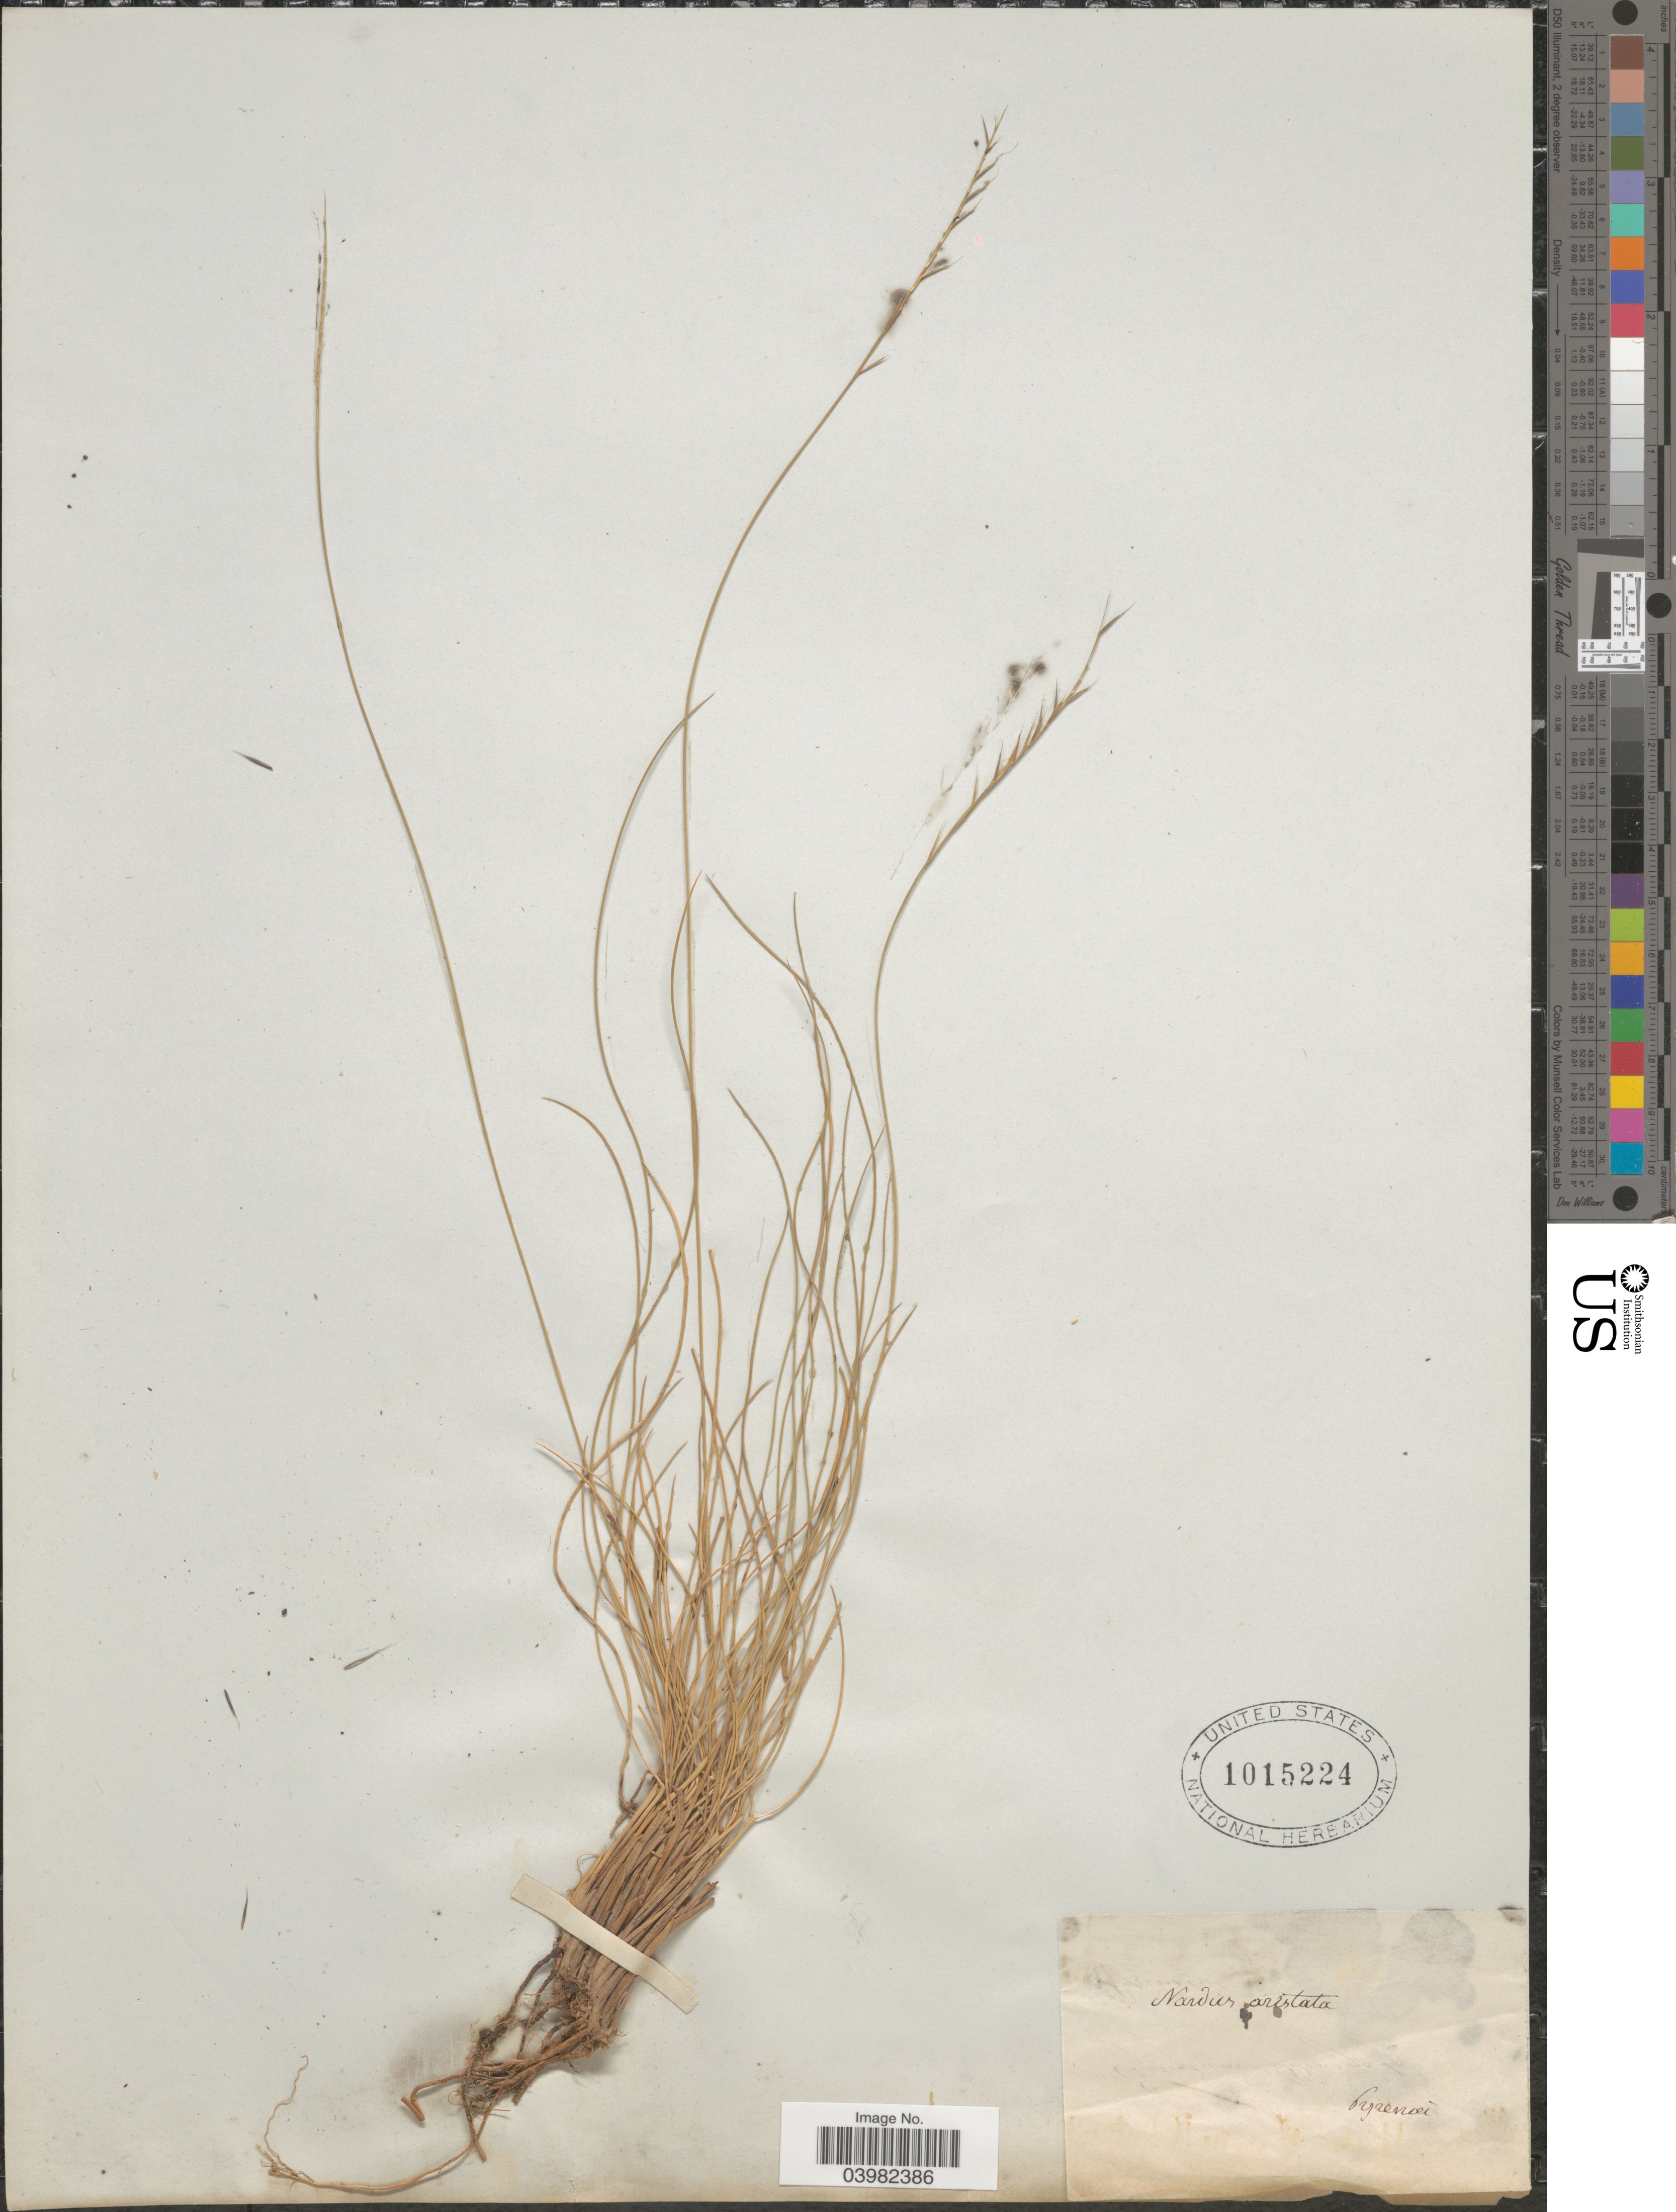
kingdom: Plantae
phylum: Tracheophyta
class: Liliopsida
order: Poales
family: Poaceae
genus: Nardus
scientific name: Nardus stricta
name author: L.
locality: Pyrenoei. [interpreted]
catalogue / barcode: US 1015224